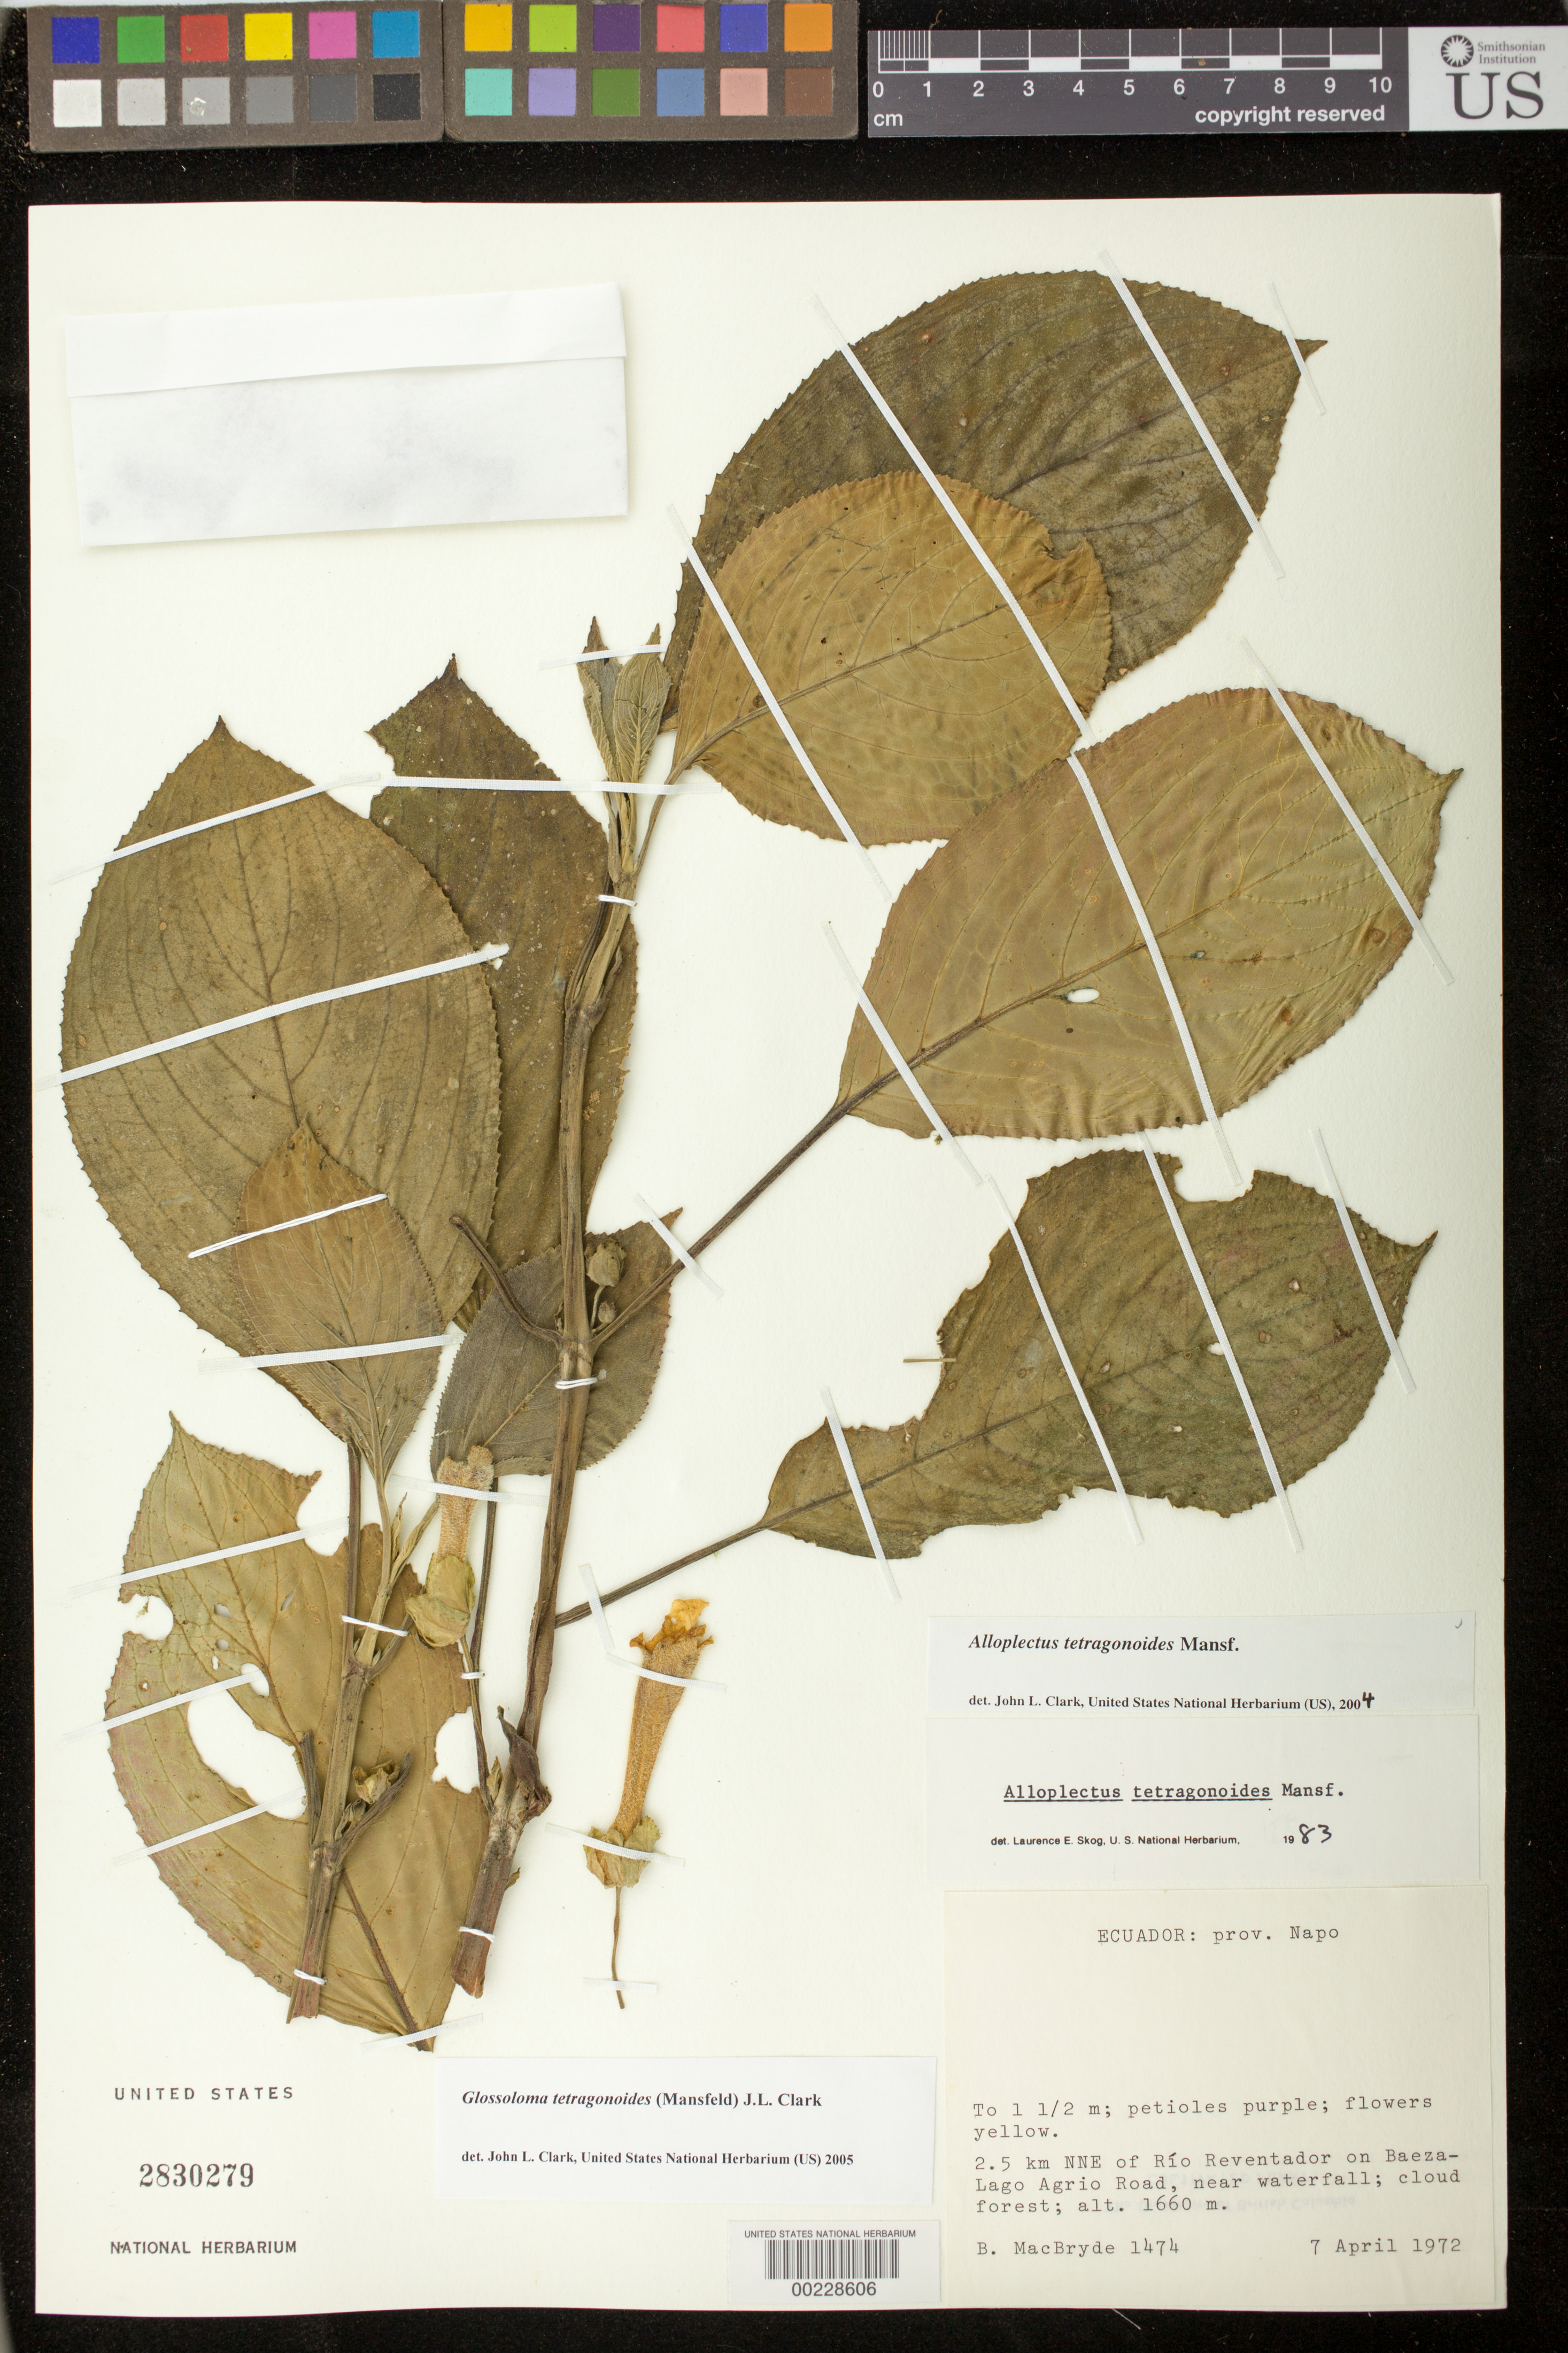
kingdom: Plantae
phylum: Tracheophyta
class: Magnoliopsida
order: Lamiales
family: Gesneriaceae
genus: Glossoloma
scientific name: Glossoloma tetragonoides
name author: (Mansf.) J.L. Clark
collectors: B. MacBryde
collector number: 1474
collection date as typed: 07 Apr 1972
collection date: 1972-04-07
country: Ecuador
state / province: Sucumbíos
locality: Napo.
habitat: Cloud forest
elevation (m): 1660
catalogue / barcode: US 2830279